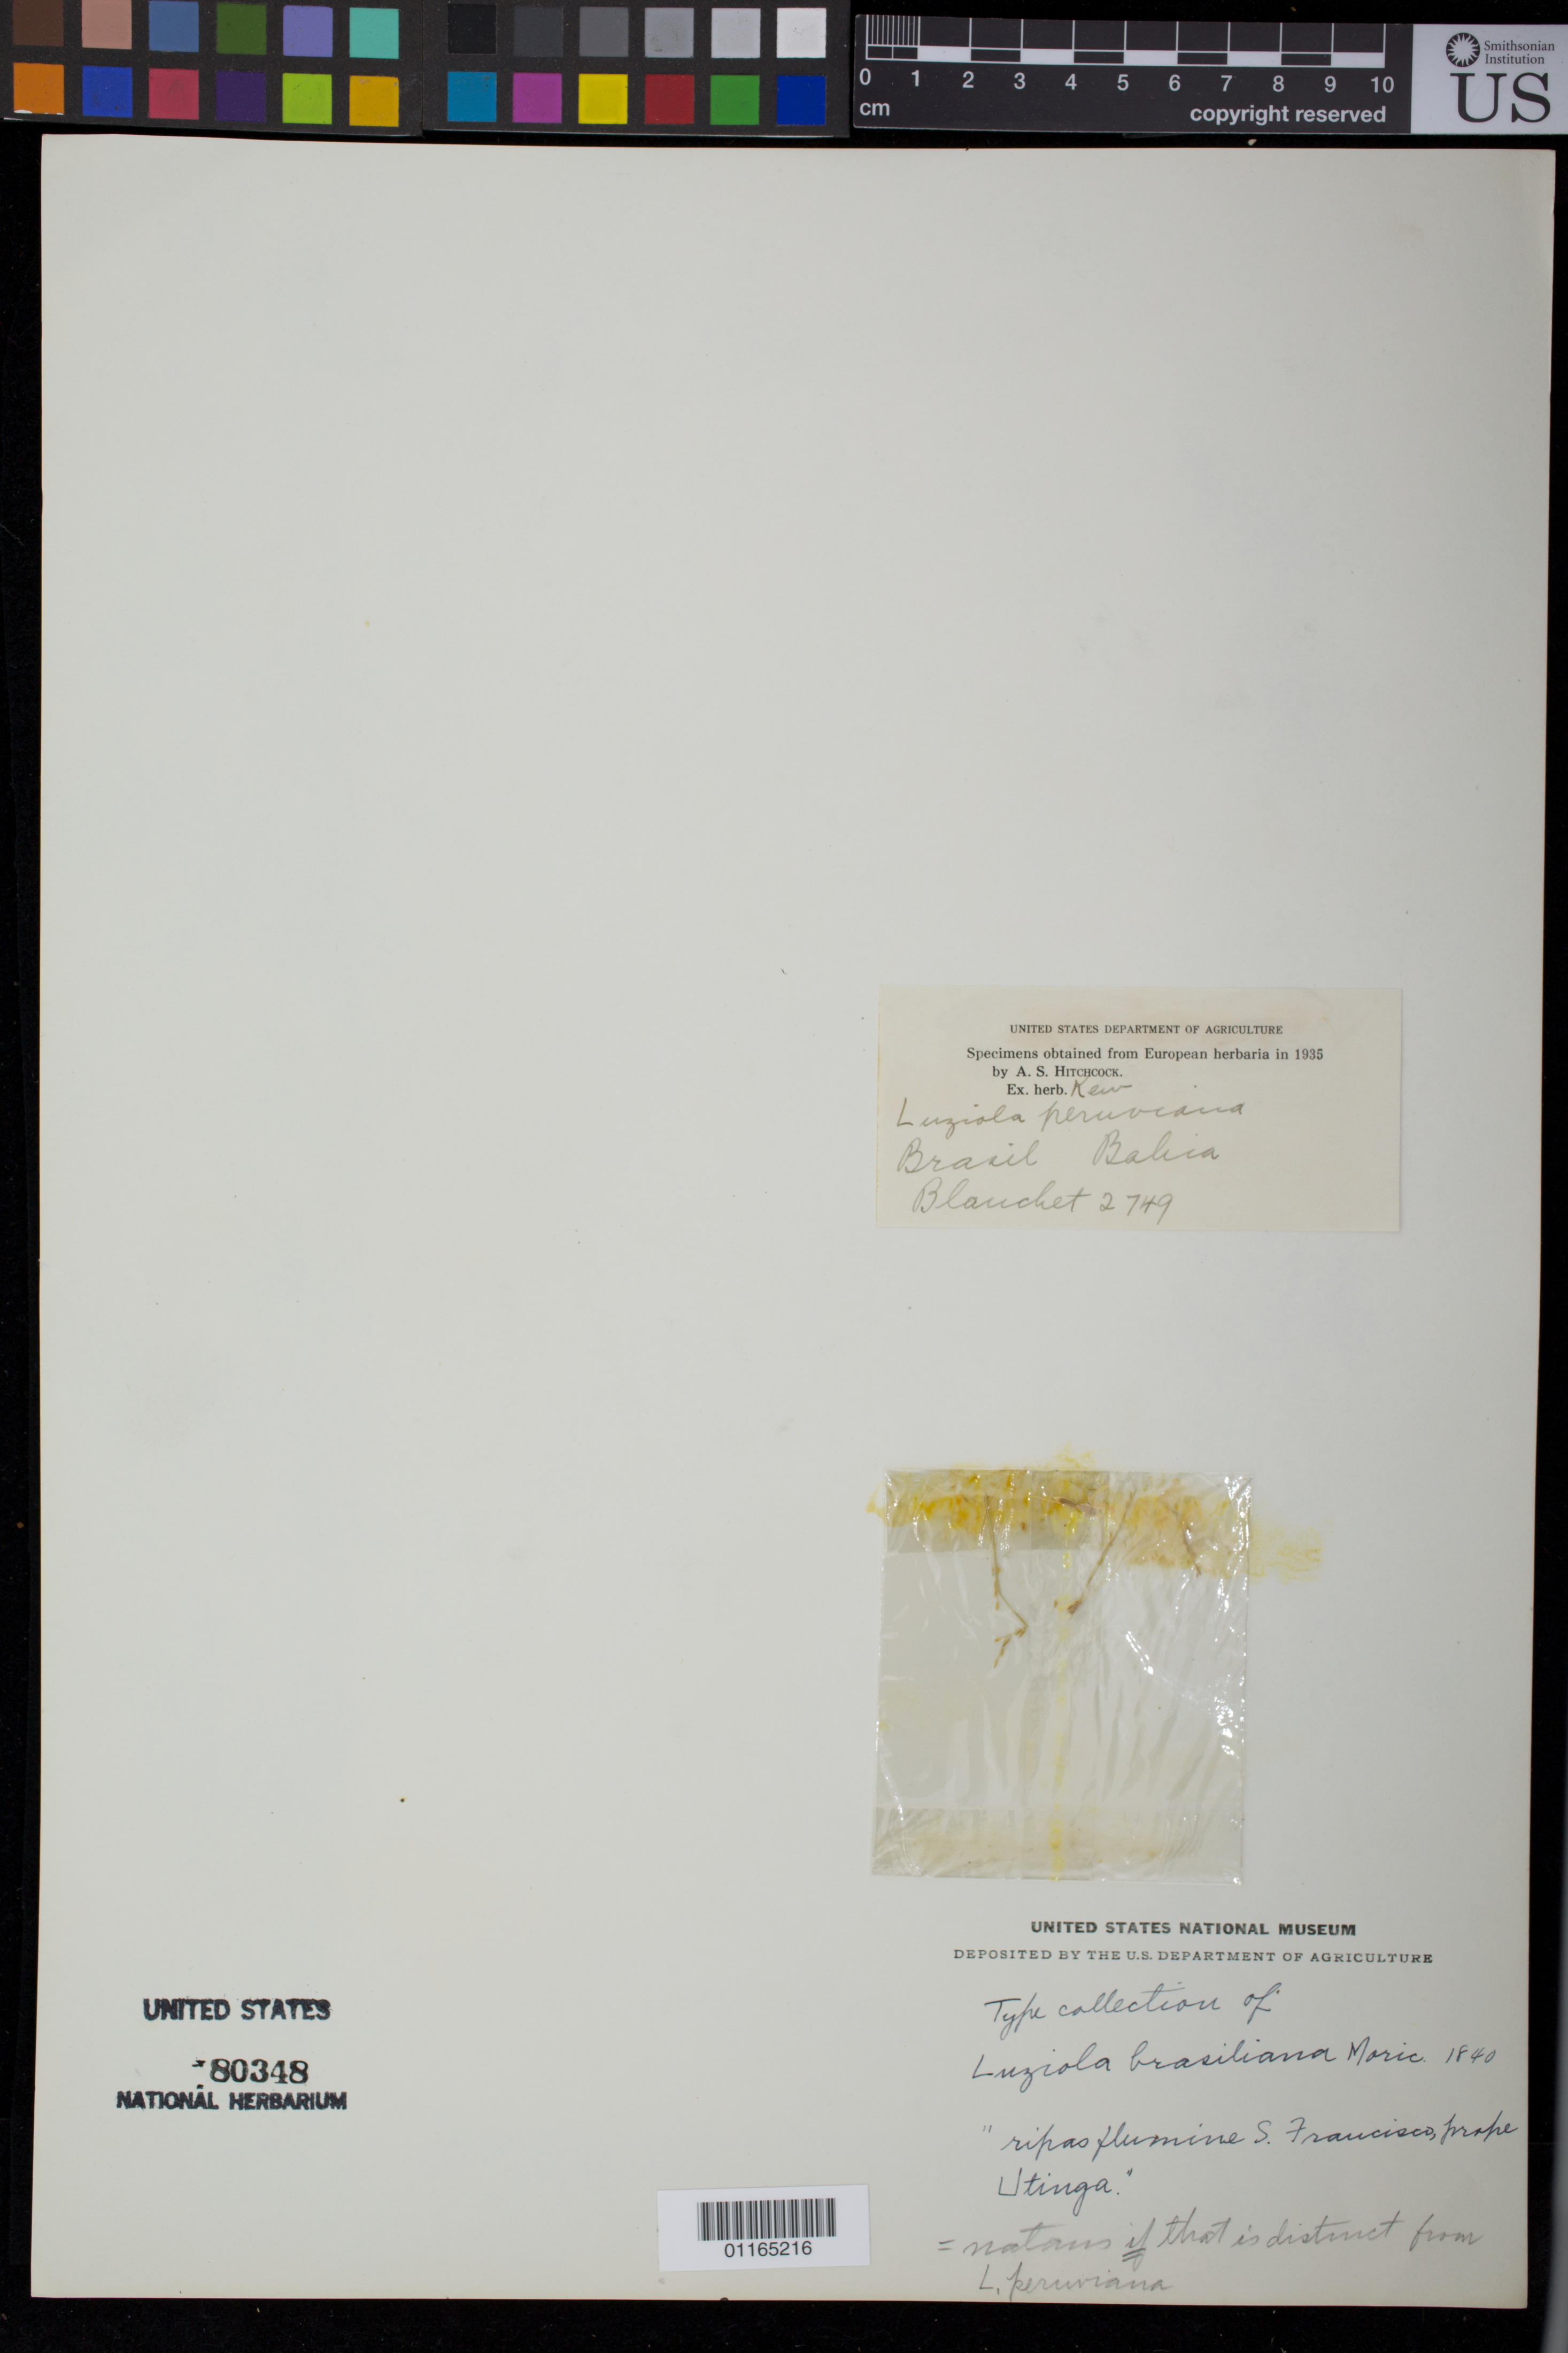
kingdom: Plantae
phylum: Tracheophyta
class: Liliopsida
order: Poales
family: Poaceae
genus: Luziola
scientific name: Luziola brasiliana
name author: Moric.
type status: Type Collection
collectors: J. Blanchet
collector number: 2749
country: Brazil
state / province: Bahia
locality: Ripas flumine S. Francisco, prope Utinga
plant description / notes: ex herb Kew, fragmentary materials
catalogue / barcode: US 80348